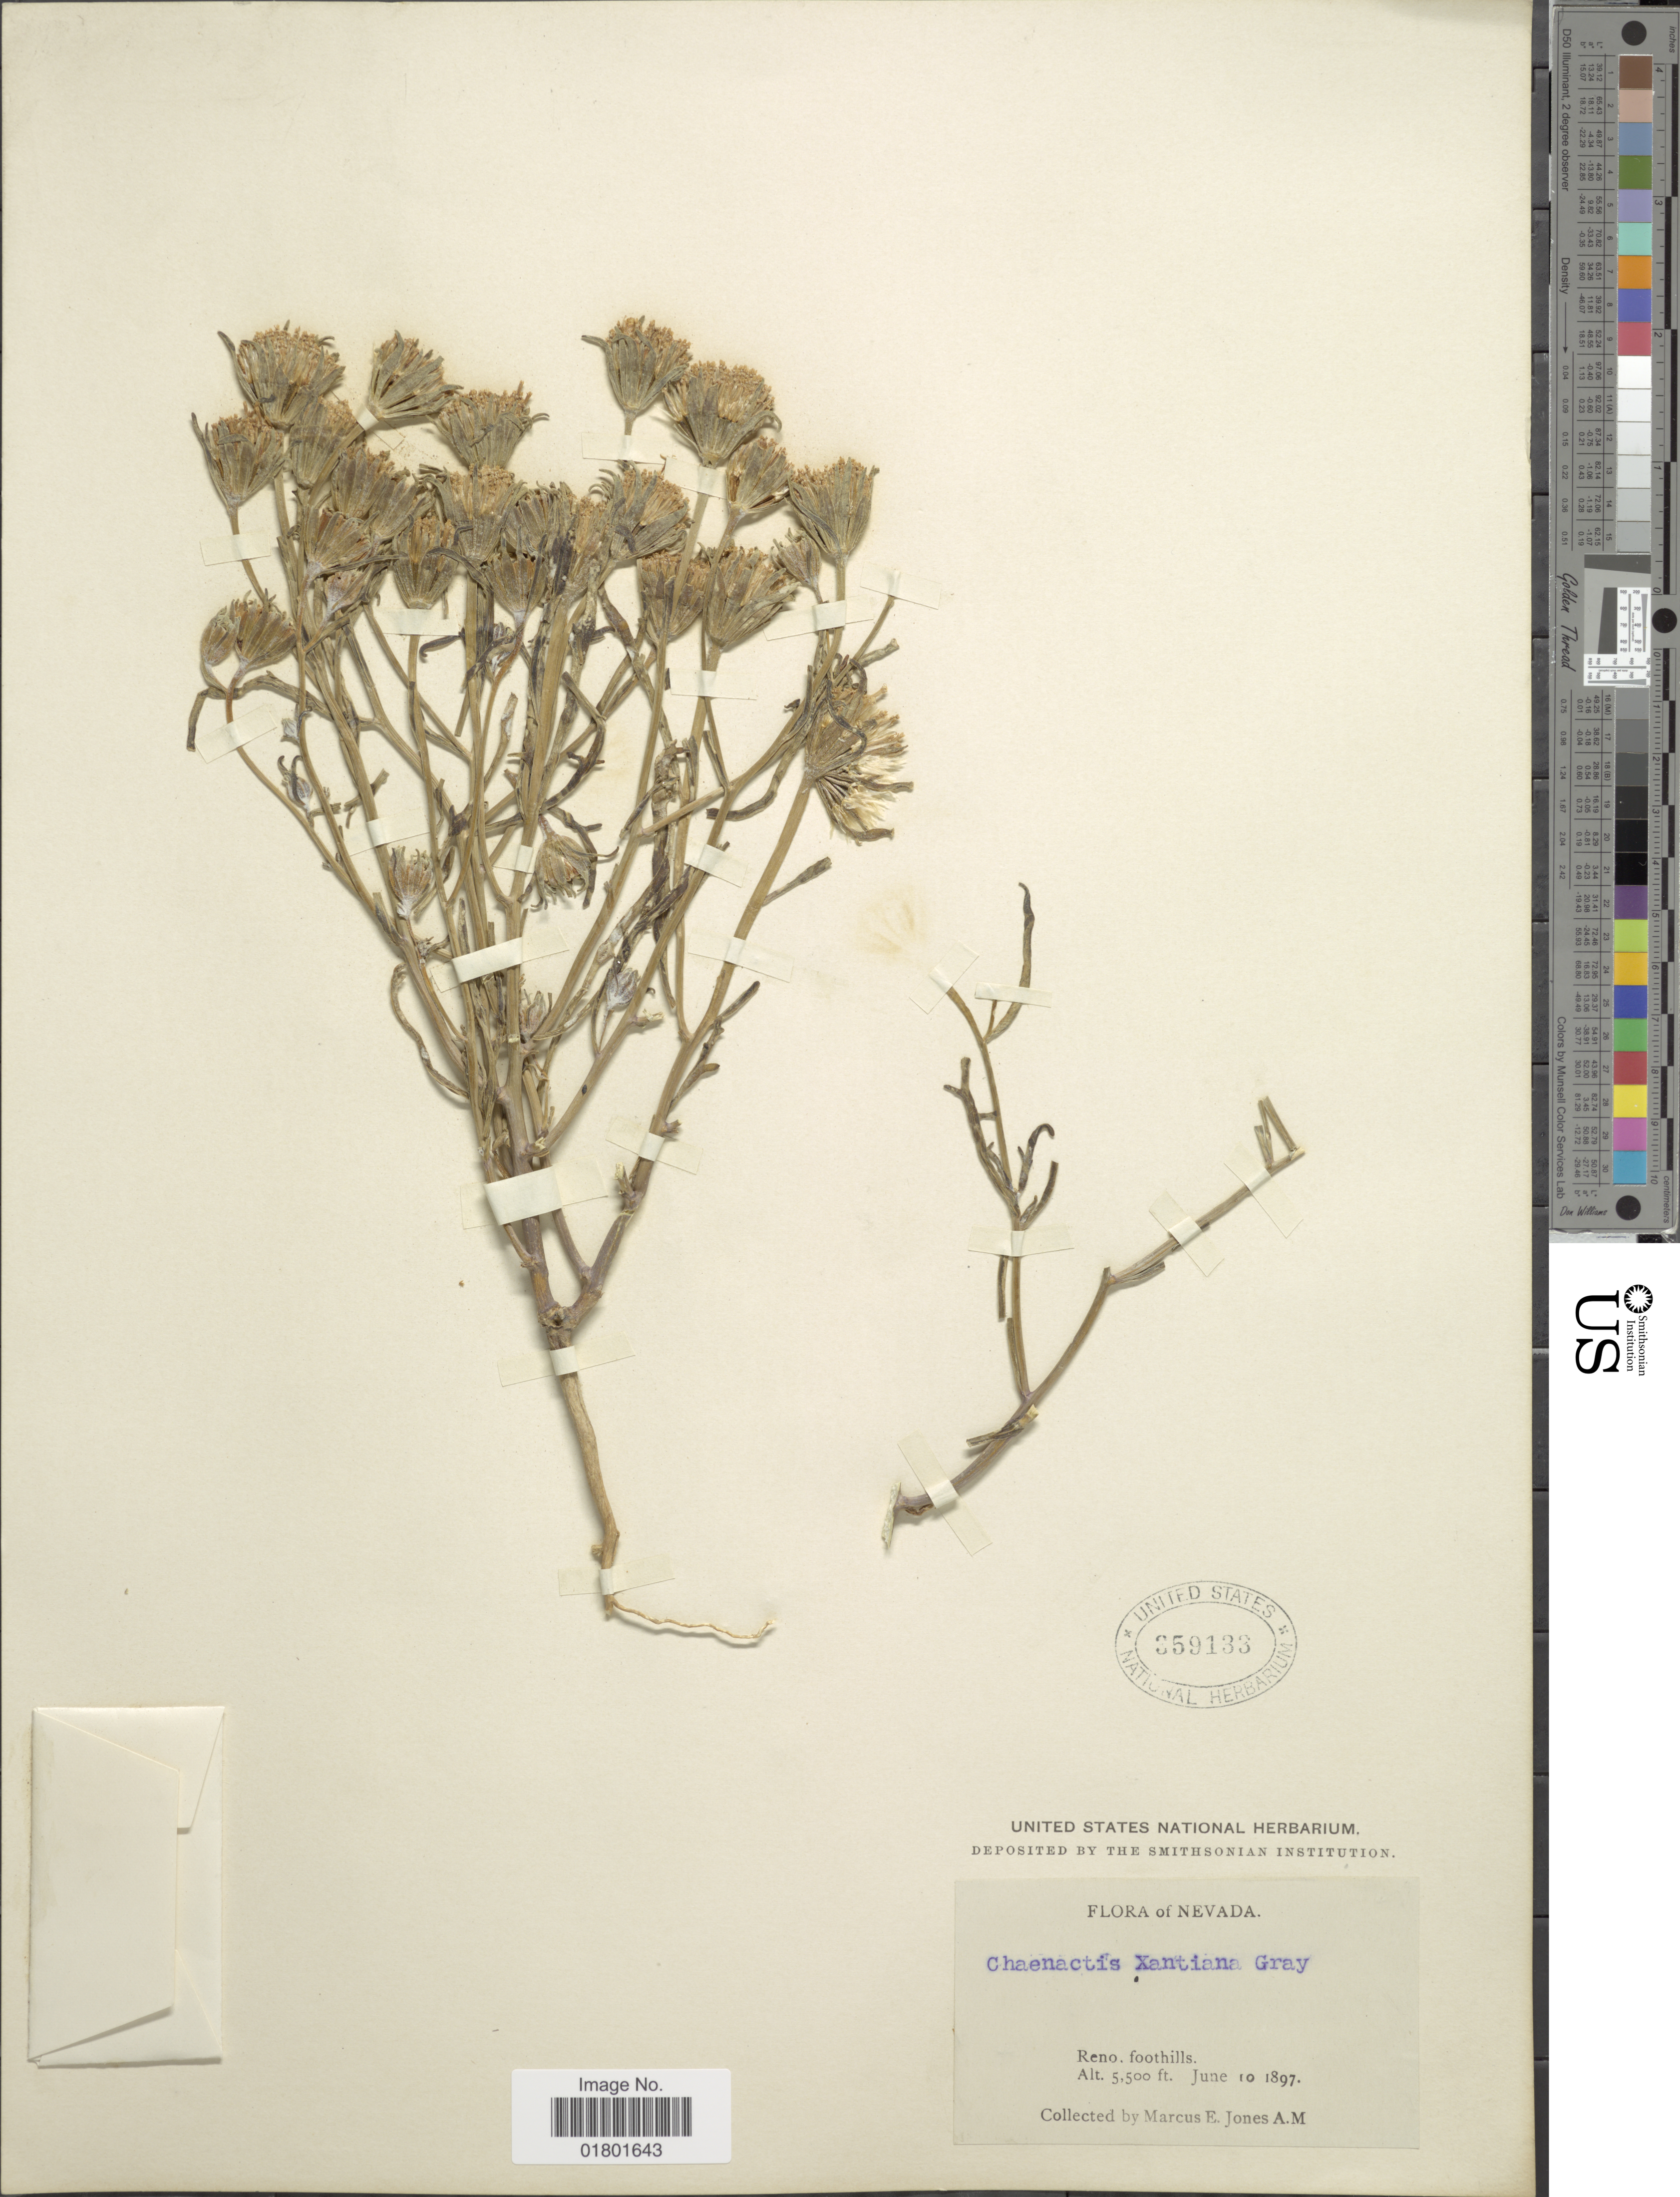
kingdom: Plantae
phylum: Tracheophyta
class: Magnoliopsida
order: Asterales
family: Asteraceae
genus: Chaenactis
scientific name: Chaenactis xantiana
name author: A. Gray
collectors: M. E. Jones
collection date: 1897-06-10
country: United States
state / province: Nevada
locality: Reno foothills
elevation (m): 1676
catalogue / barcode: US 359133